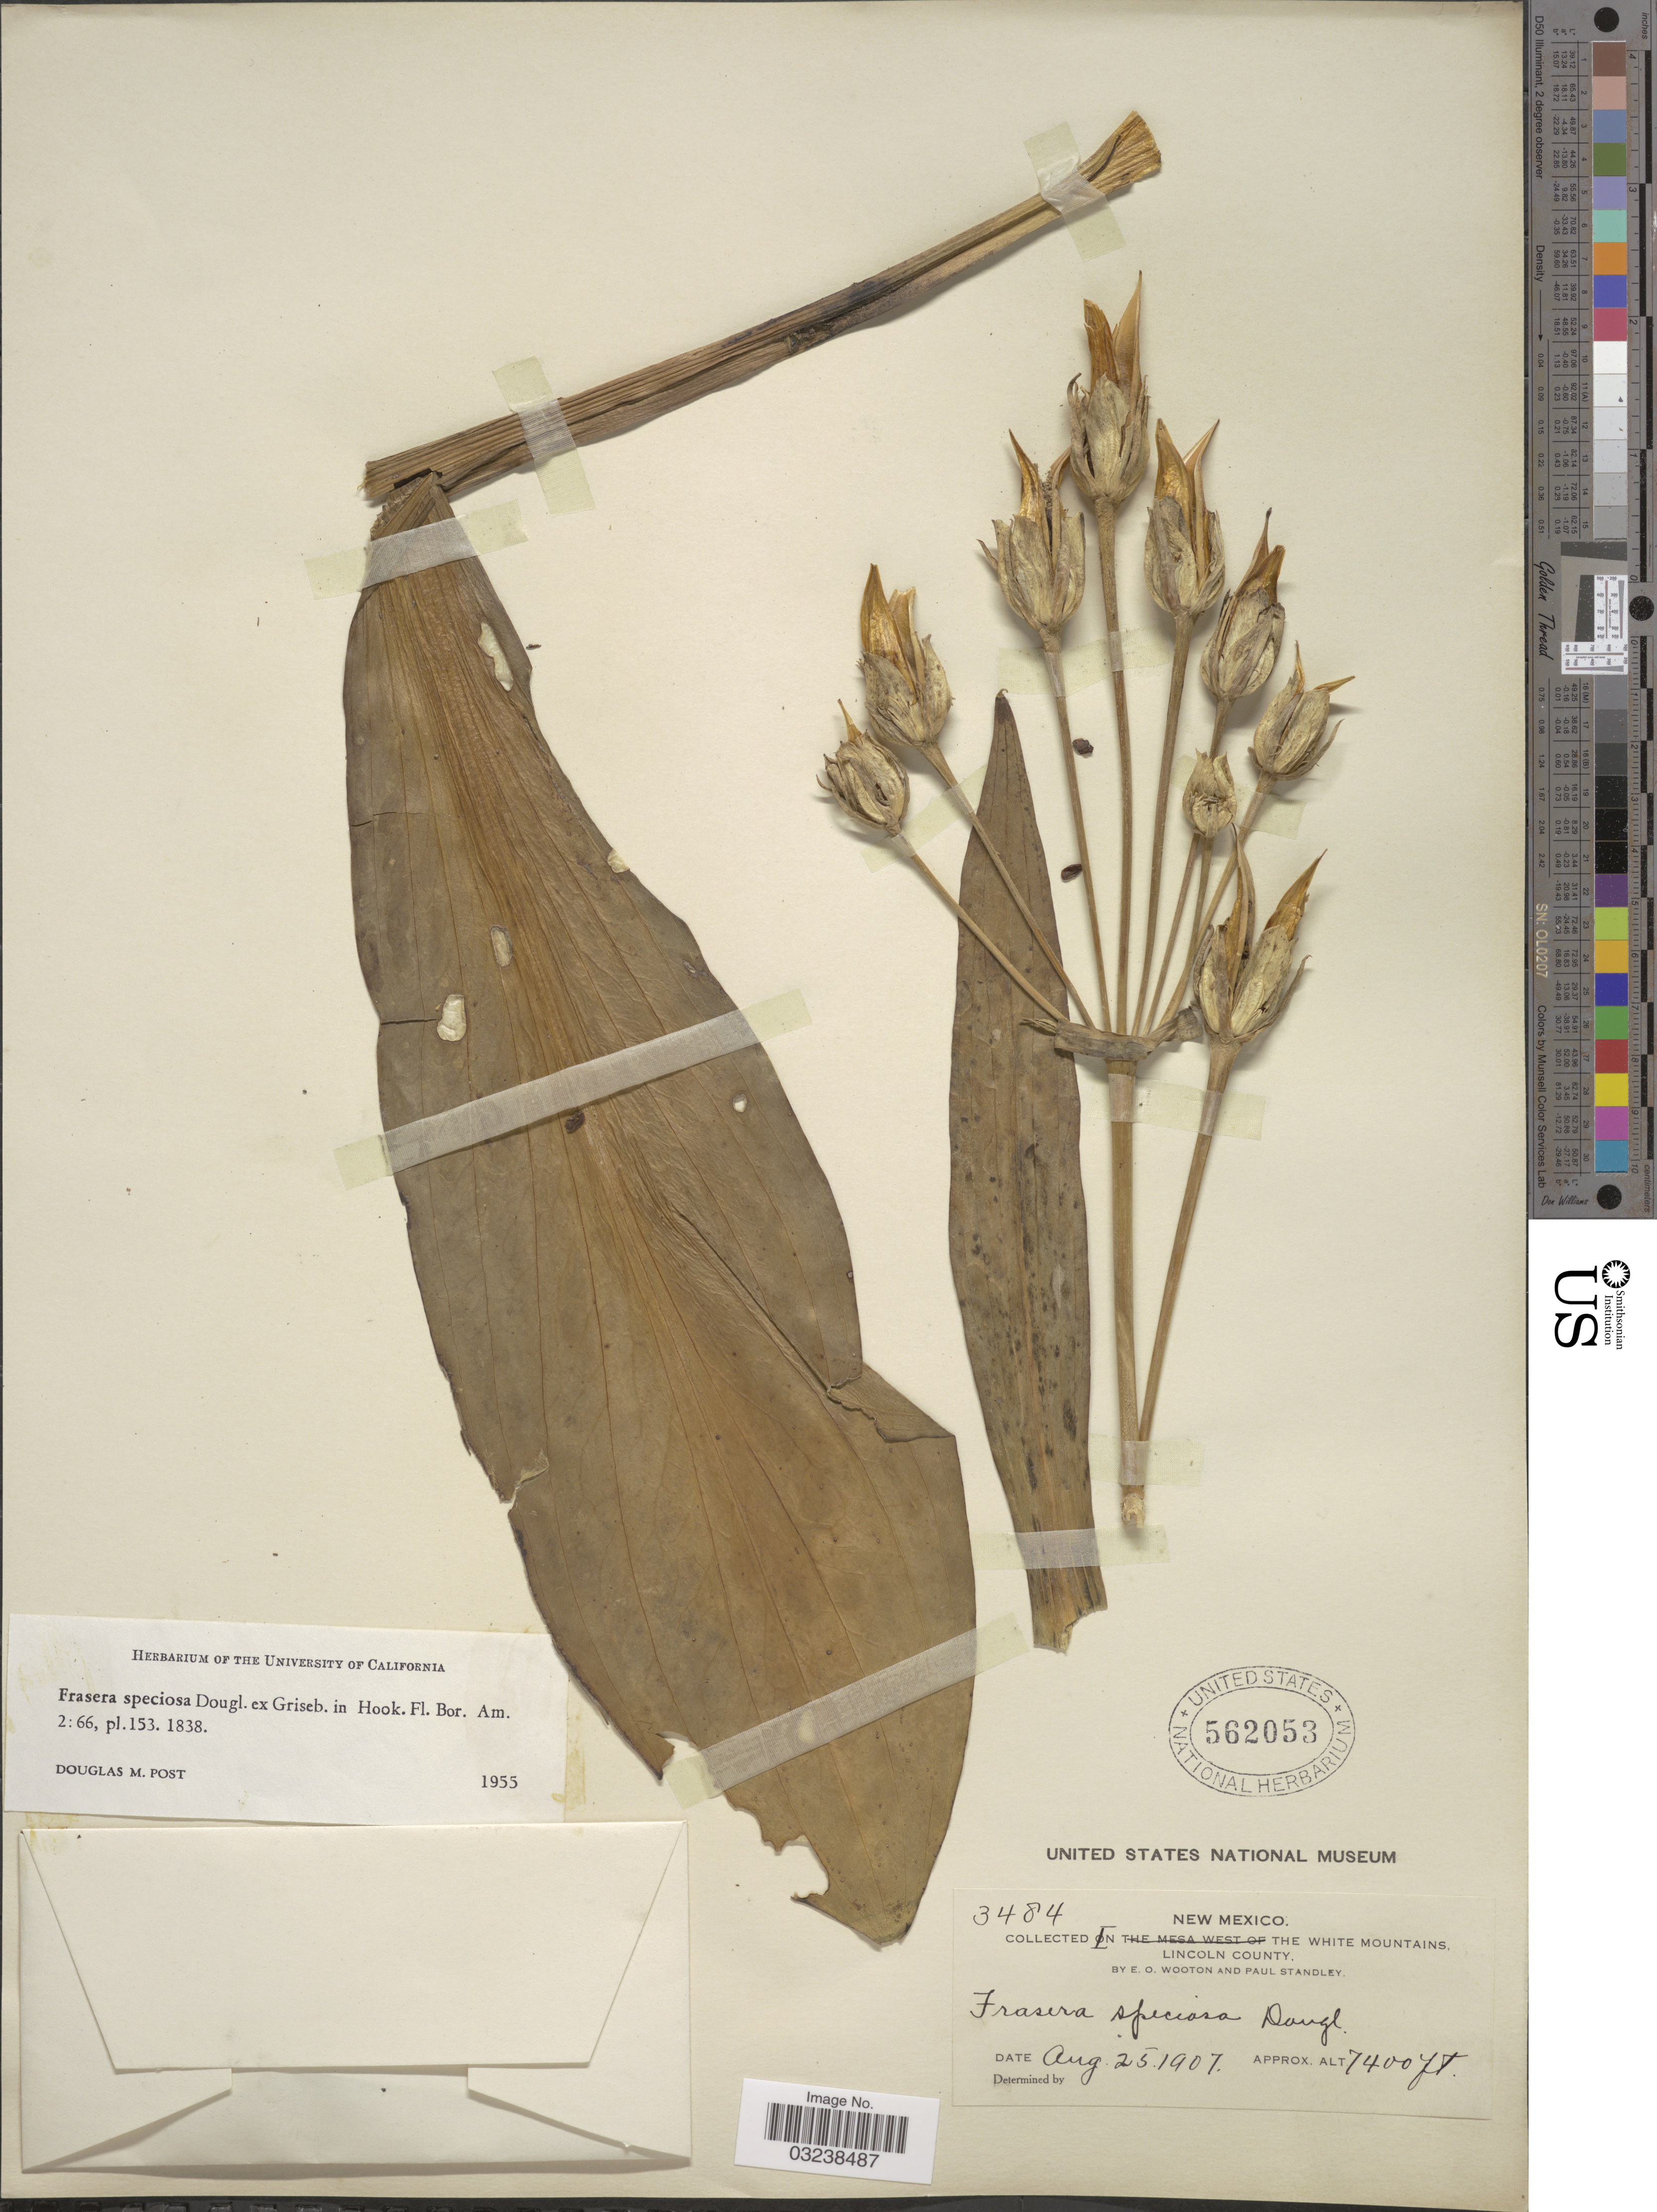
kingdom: Plantae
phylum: Tracheophyta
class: Magnoliopsida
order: Gentianales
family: Gentianaceae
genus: Swertia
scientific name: Swertia radiata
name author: (Kellogg) Kuntze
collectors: E. O. Wooton & P. C. Standley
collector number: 3484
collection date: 1907-08-25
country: United States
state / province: New Mexico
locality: In the White Mountains, Lincoln County.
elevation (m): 2256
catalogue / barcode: US 562053